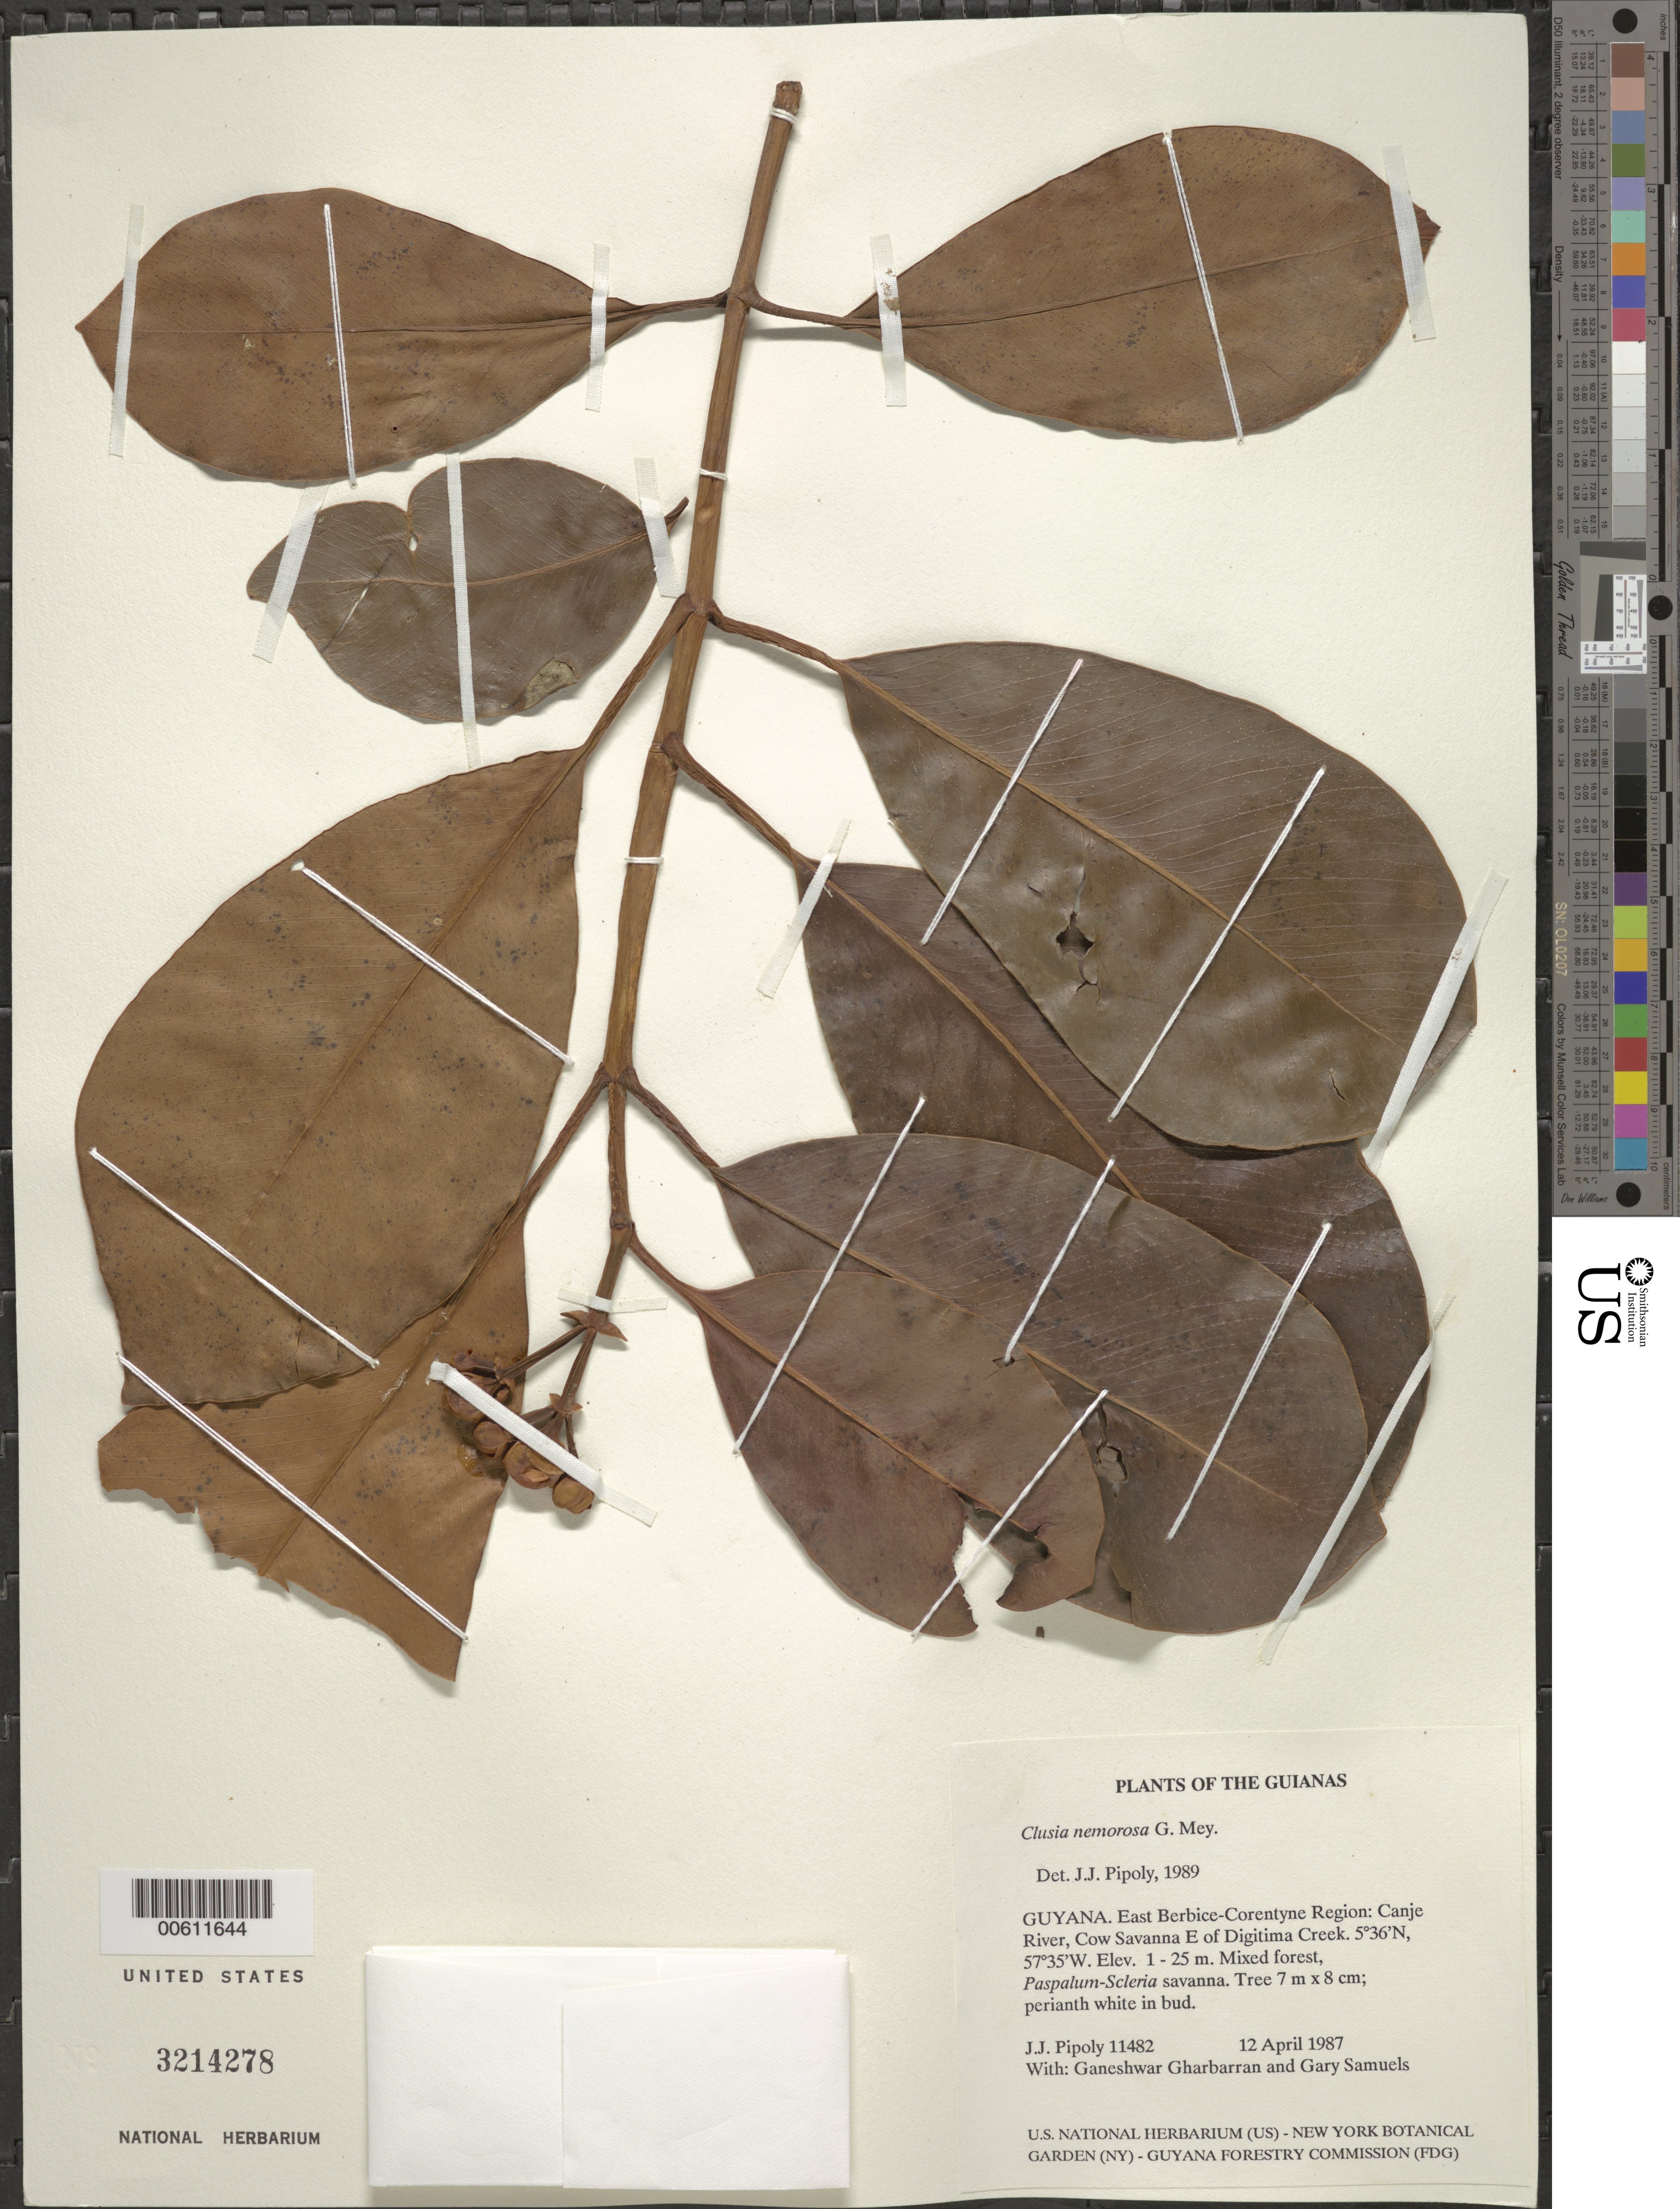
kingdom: Plantae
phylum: Tracheophyta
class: Magnoliopsida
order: Malpighiales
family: Clusiaceae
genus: Clusia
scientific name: Clusia nemorosa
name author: G. Mey.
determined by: Pipoly, J. J., III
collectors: J. J. Pipoly, G. Gharbarran & G. Samuels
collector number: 11482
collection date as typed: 12 April 1987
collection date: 1987-04-12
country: Guyana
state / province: E. Berbice-Corentyne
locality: Canje River, Cow Savanna E of Digitima Creek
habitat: Mixed forest, Paspalum-Scleria savanna, Eperua gallery forest and mixed scrub on brown and mixed bauxitic sand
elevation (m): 1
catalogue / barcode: US 3214278